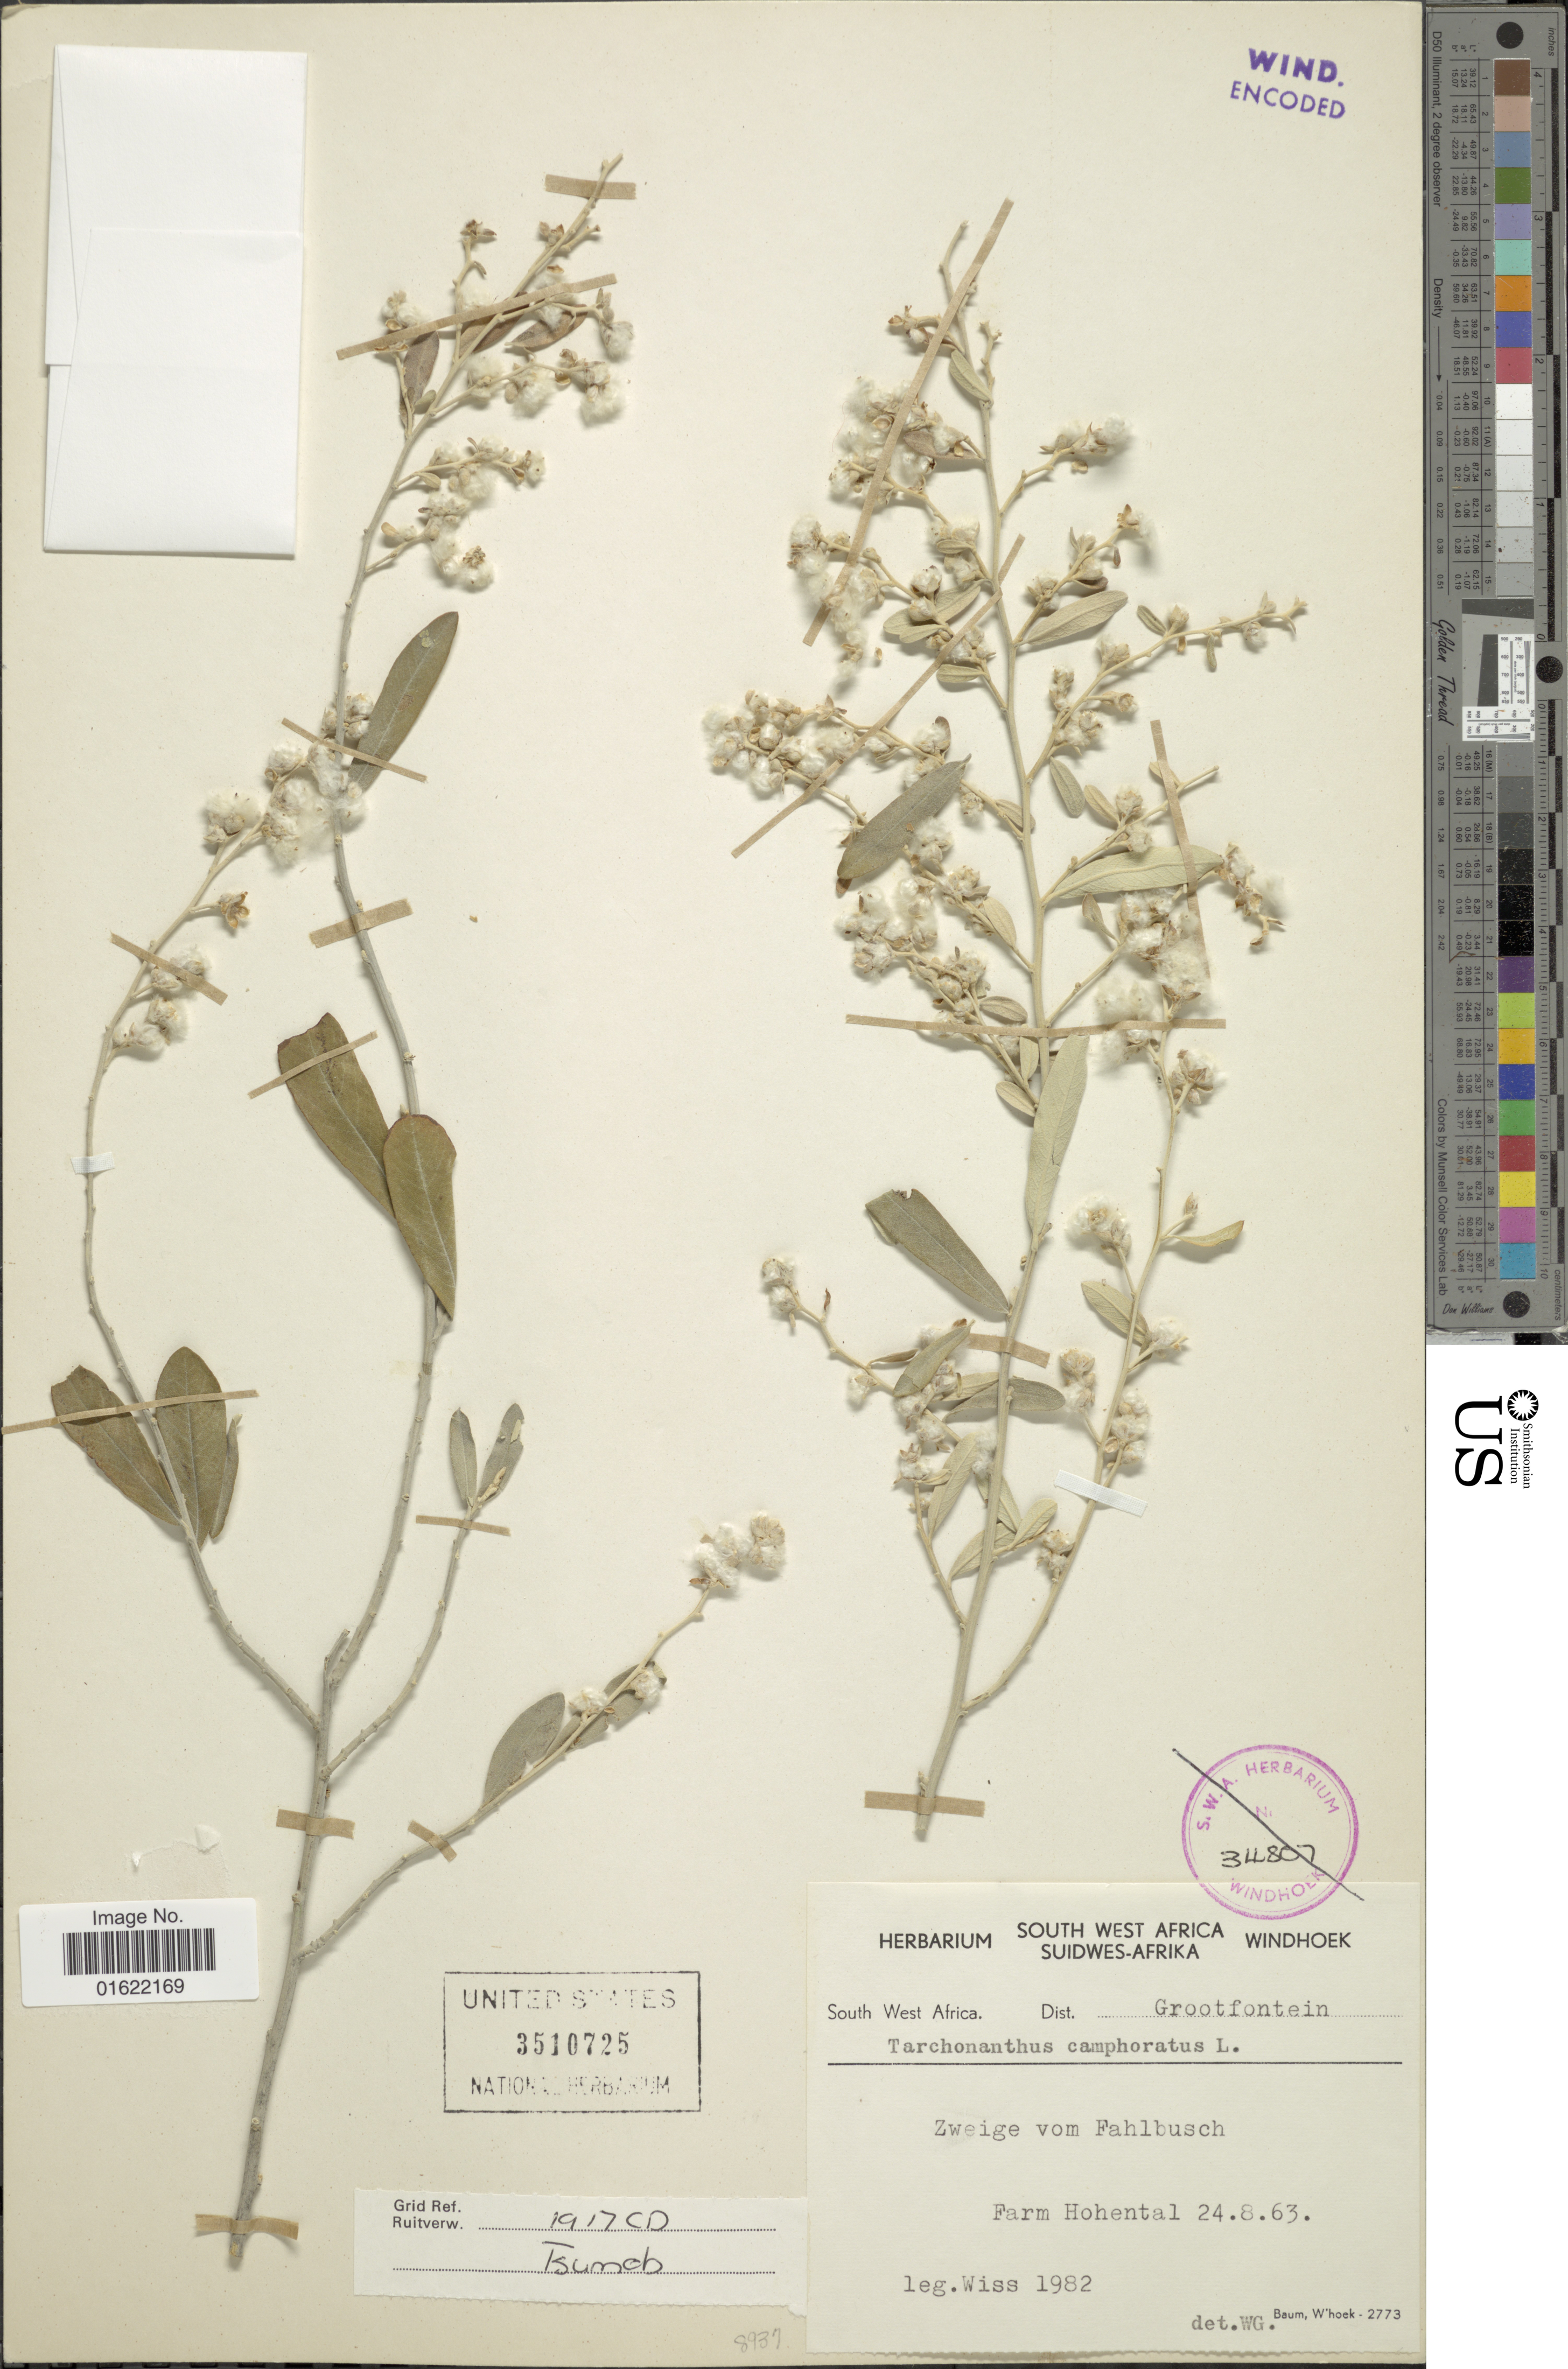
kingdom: Plantae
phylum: Tracheophyta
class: Magnoliopsida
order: Asterales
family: Asteraceae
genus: Tarchonanthus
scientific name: Tarchonanthus camphoratus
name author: L.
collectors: Wiss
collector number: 1982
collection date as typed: Transcribed d/m/y: 24/8/63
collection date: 1963-08-24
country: Namibia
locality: South West Africa, Dist. Grootfontein, Zweige vom Fahlbusch, Farm Hohental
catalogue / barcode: US 3510725